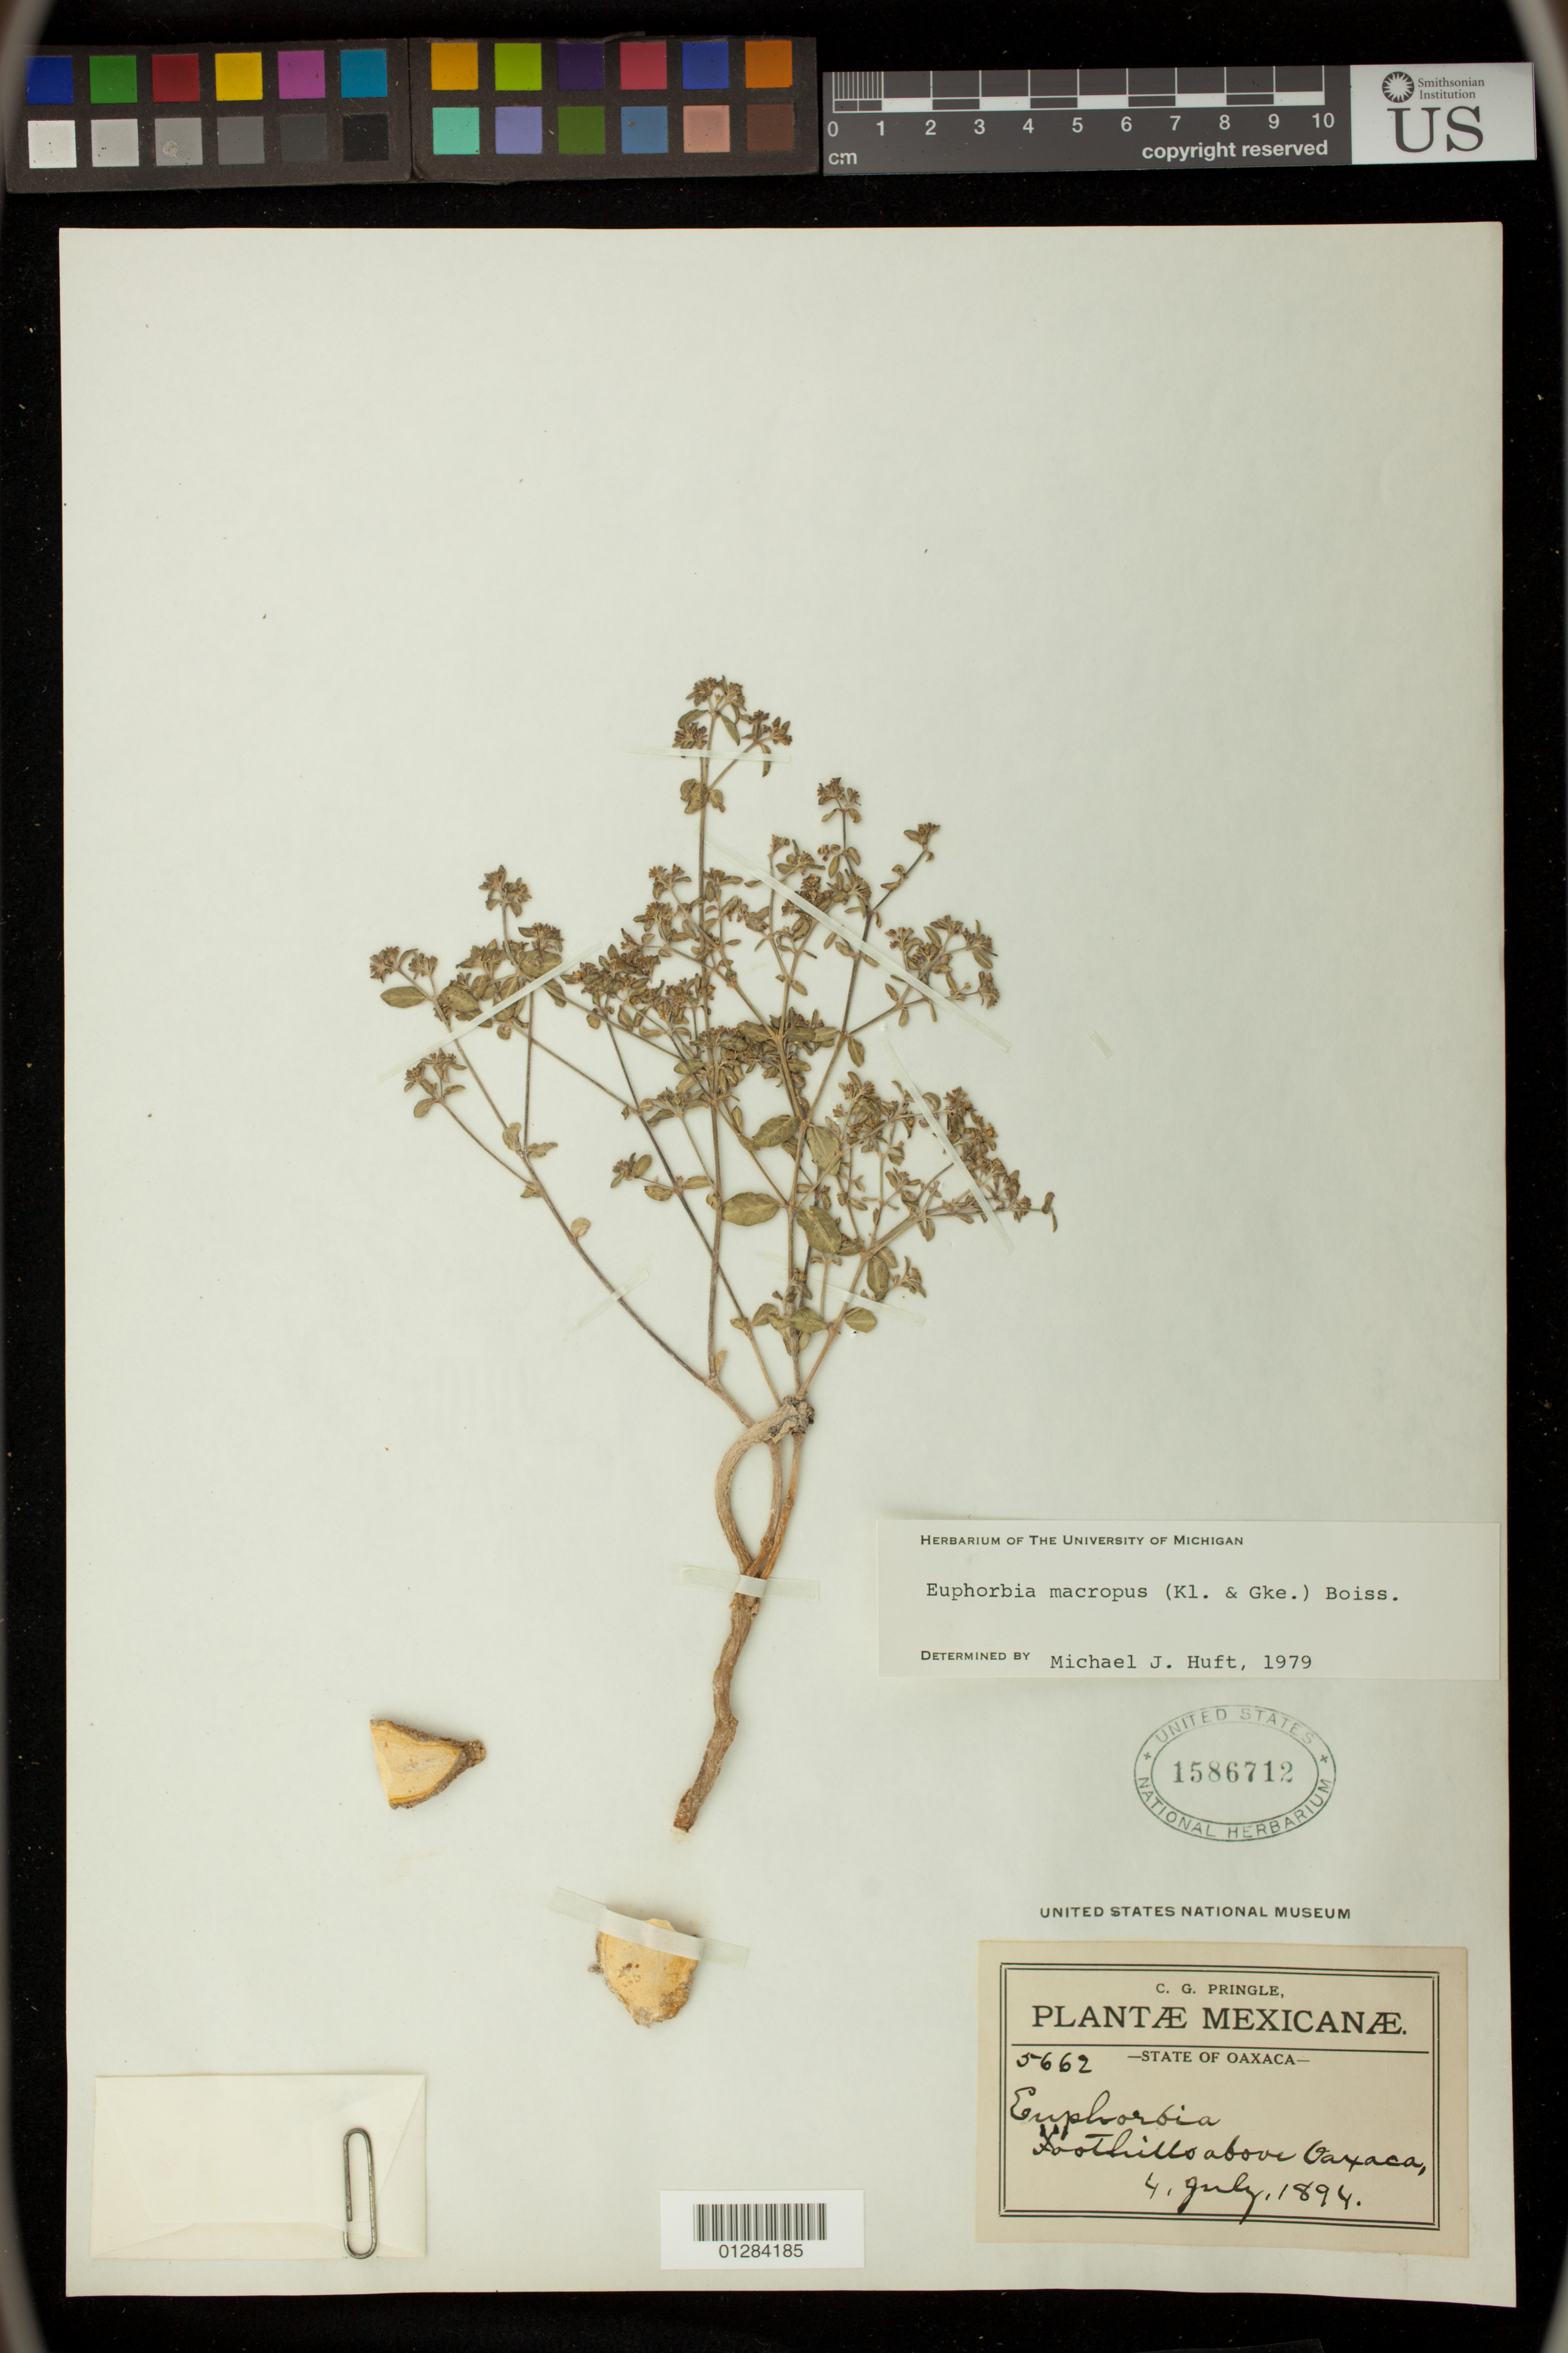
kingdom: Plantae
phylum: Tracheophyta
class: Magnoliopsida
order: Malpighiales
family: Euphorbiaceae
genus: Euphorbia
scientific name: Euphorbia macropus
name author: (Klotzsch & Garcke) Boiss.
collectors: C. G. Pringle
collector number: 5662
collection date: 1894-07-04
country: Mexico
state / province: Oaxaca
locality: hills above Oaxaca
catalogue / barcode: US 1586712